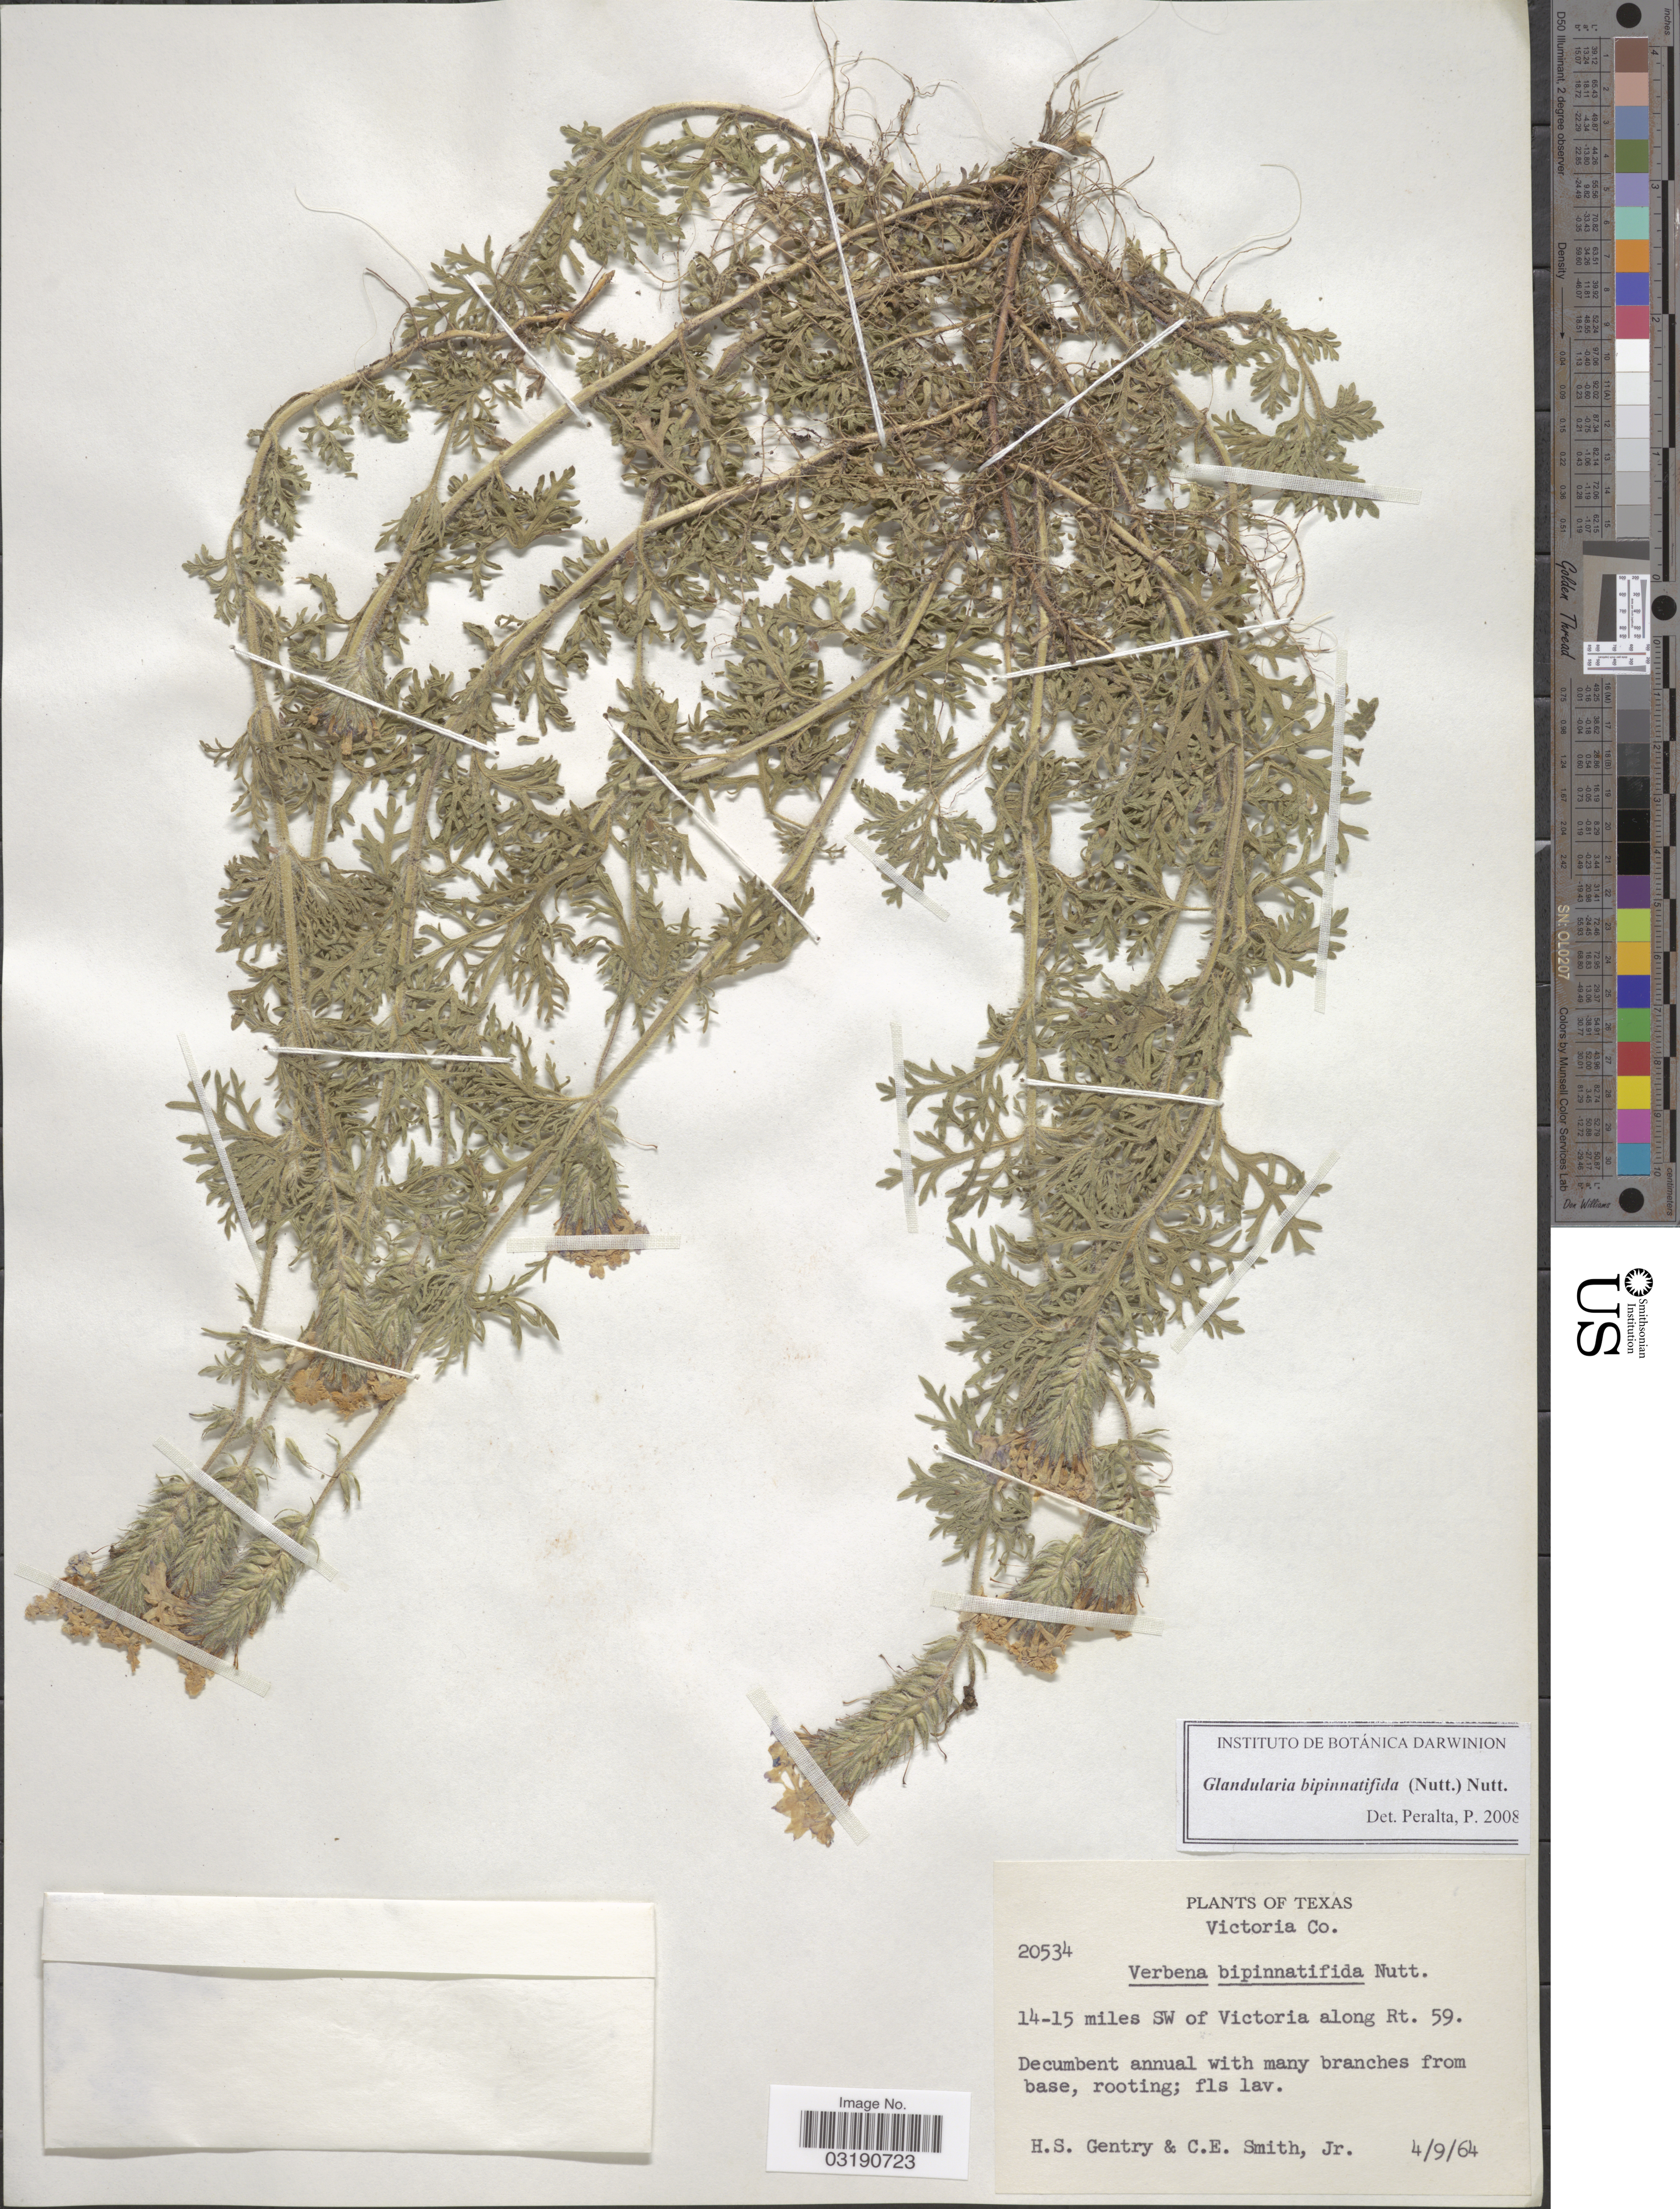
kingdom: Plantae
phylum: Tracheophyta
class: Magnoliopsida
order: Lamiales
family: Verbenaceae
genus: Verbena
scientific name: Verbena bipinnatifida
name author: (Schauer) Nutt.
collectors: H. S. Gentry & C. E. Smith Jr.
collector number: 20534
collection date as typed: Transcribed d/m/y: 9/4/64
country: United States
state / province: Texas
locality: Victoria Co. 14-15 miles SW of Victoria along Rt. 59.